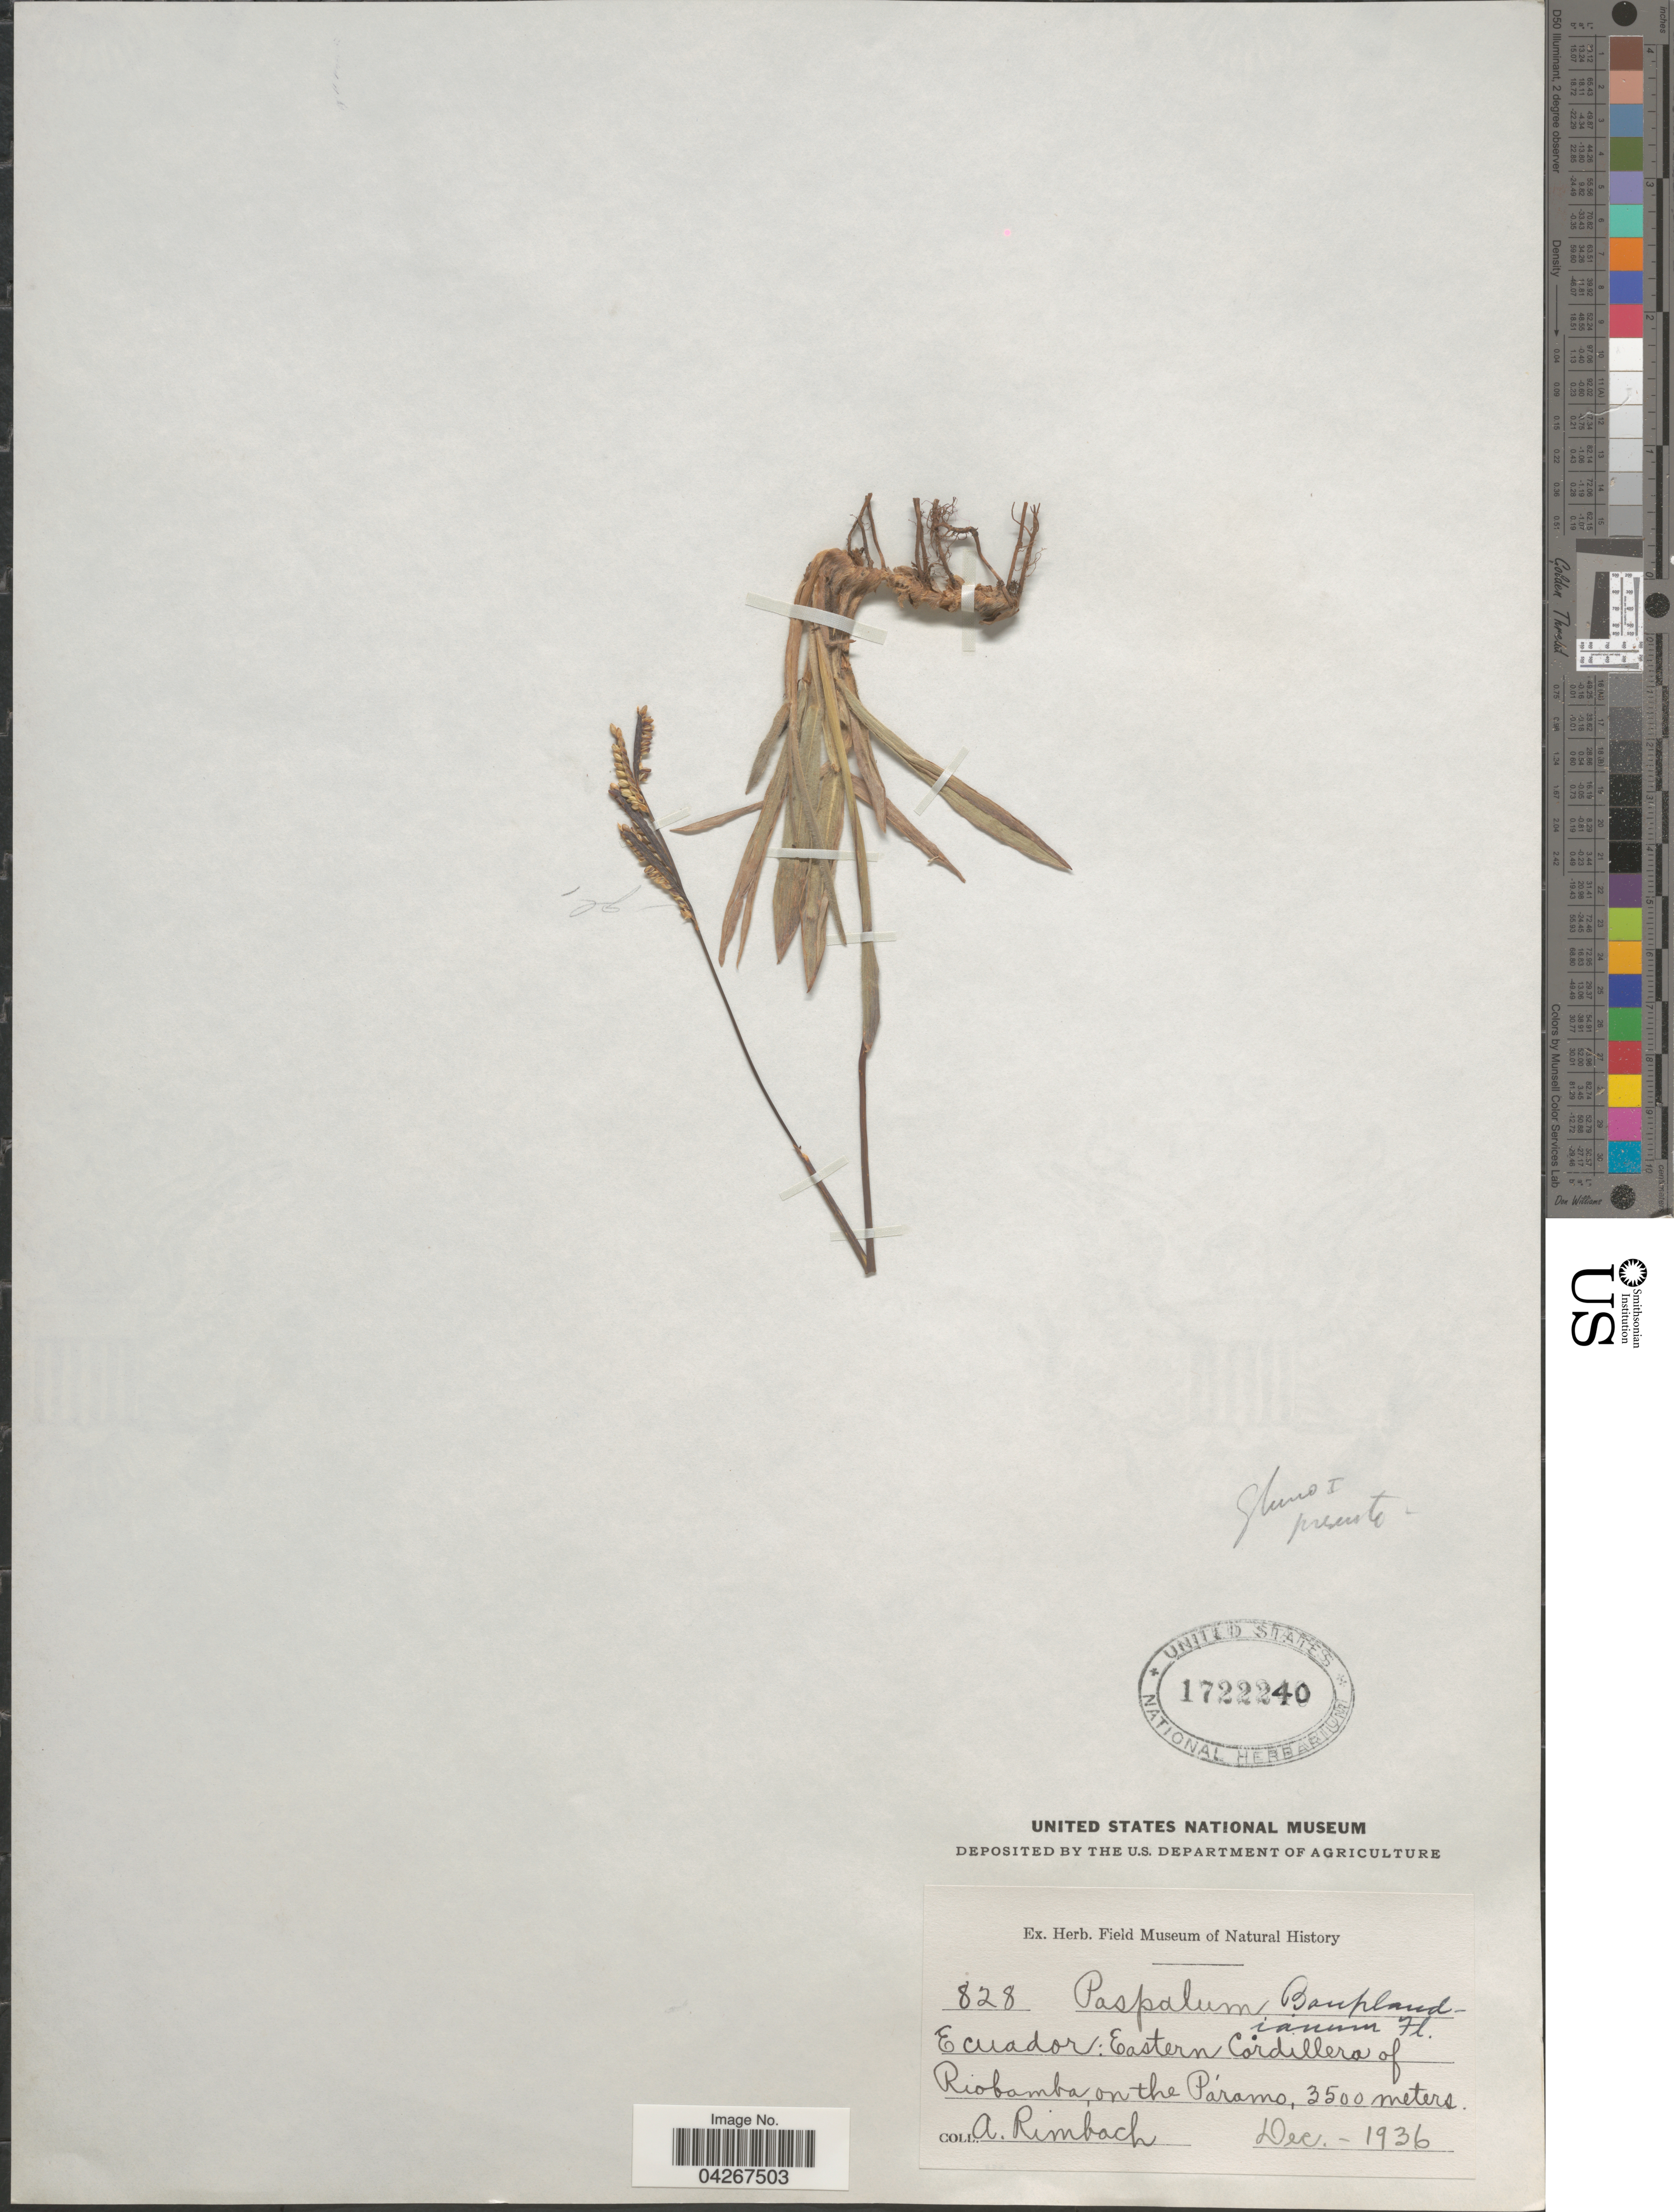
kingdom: Plantae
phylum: Tracheophyta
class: Liliopsida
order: Poales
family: Poaceae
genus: Paspalum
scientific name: Paspalum bonplandianum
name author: Flüggé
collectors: A. Rimbach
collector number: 828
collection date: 1936-12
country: Ecuador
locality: Eastern Cordillera of Riobamba, on the Páramo.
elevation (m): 3500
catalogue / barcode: US 1722240